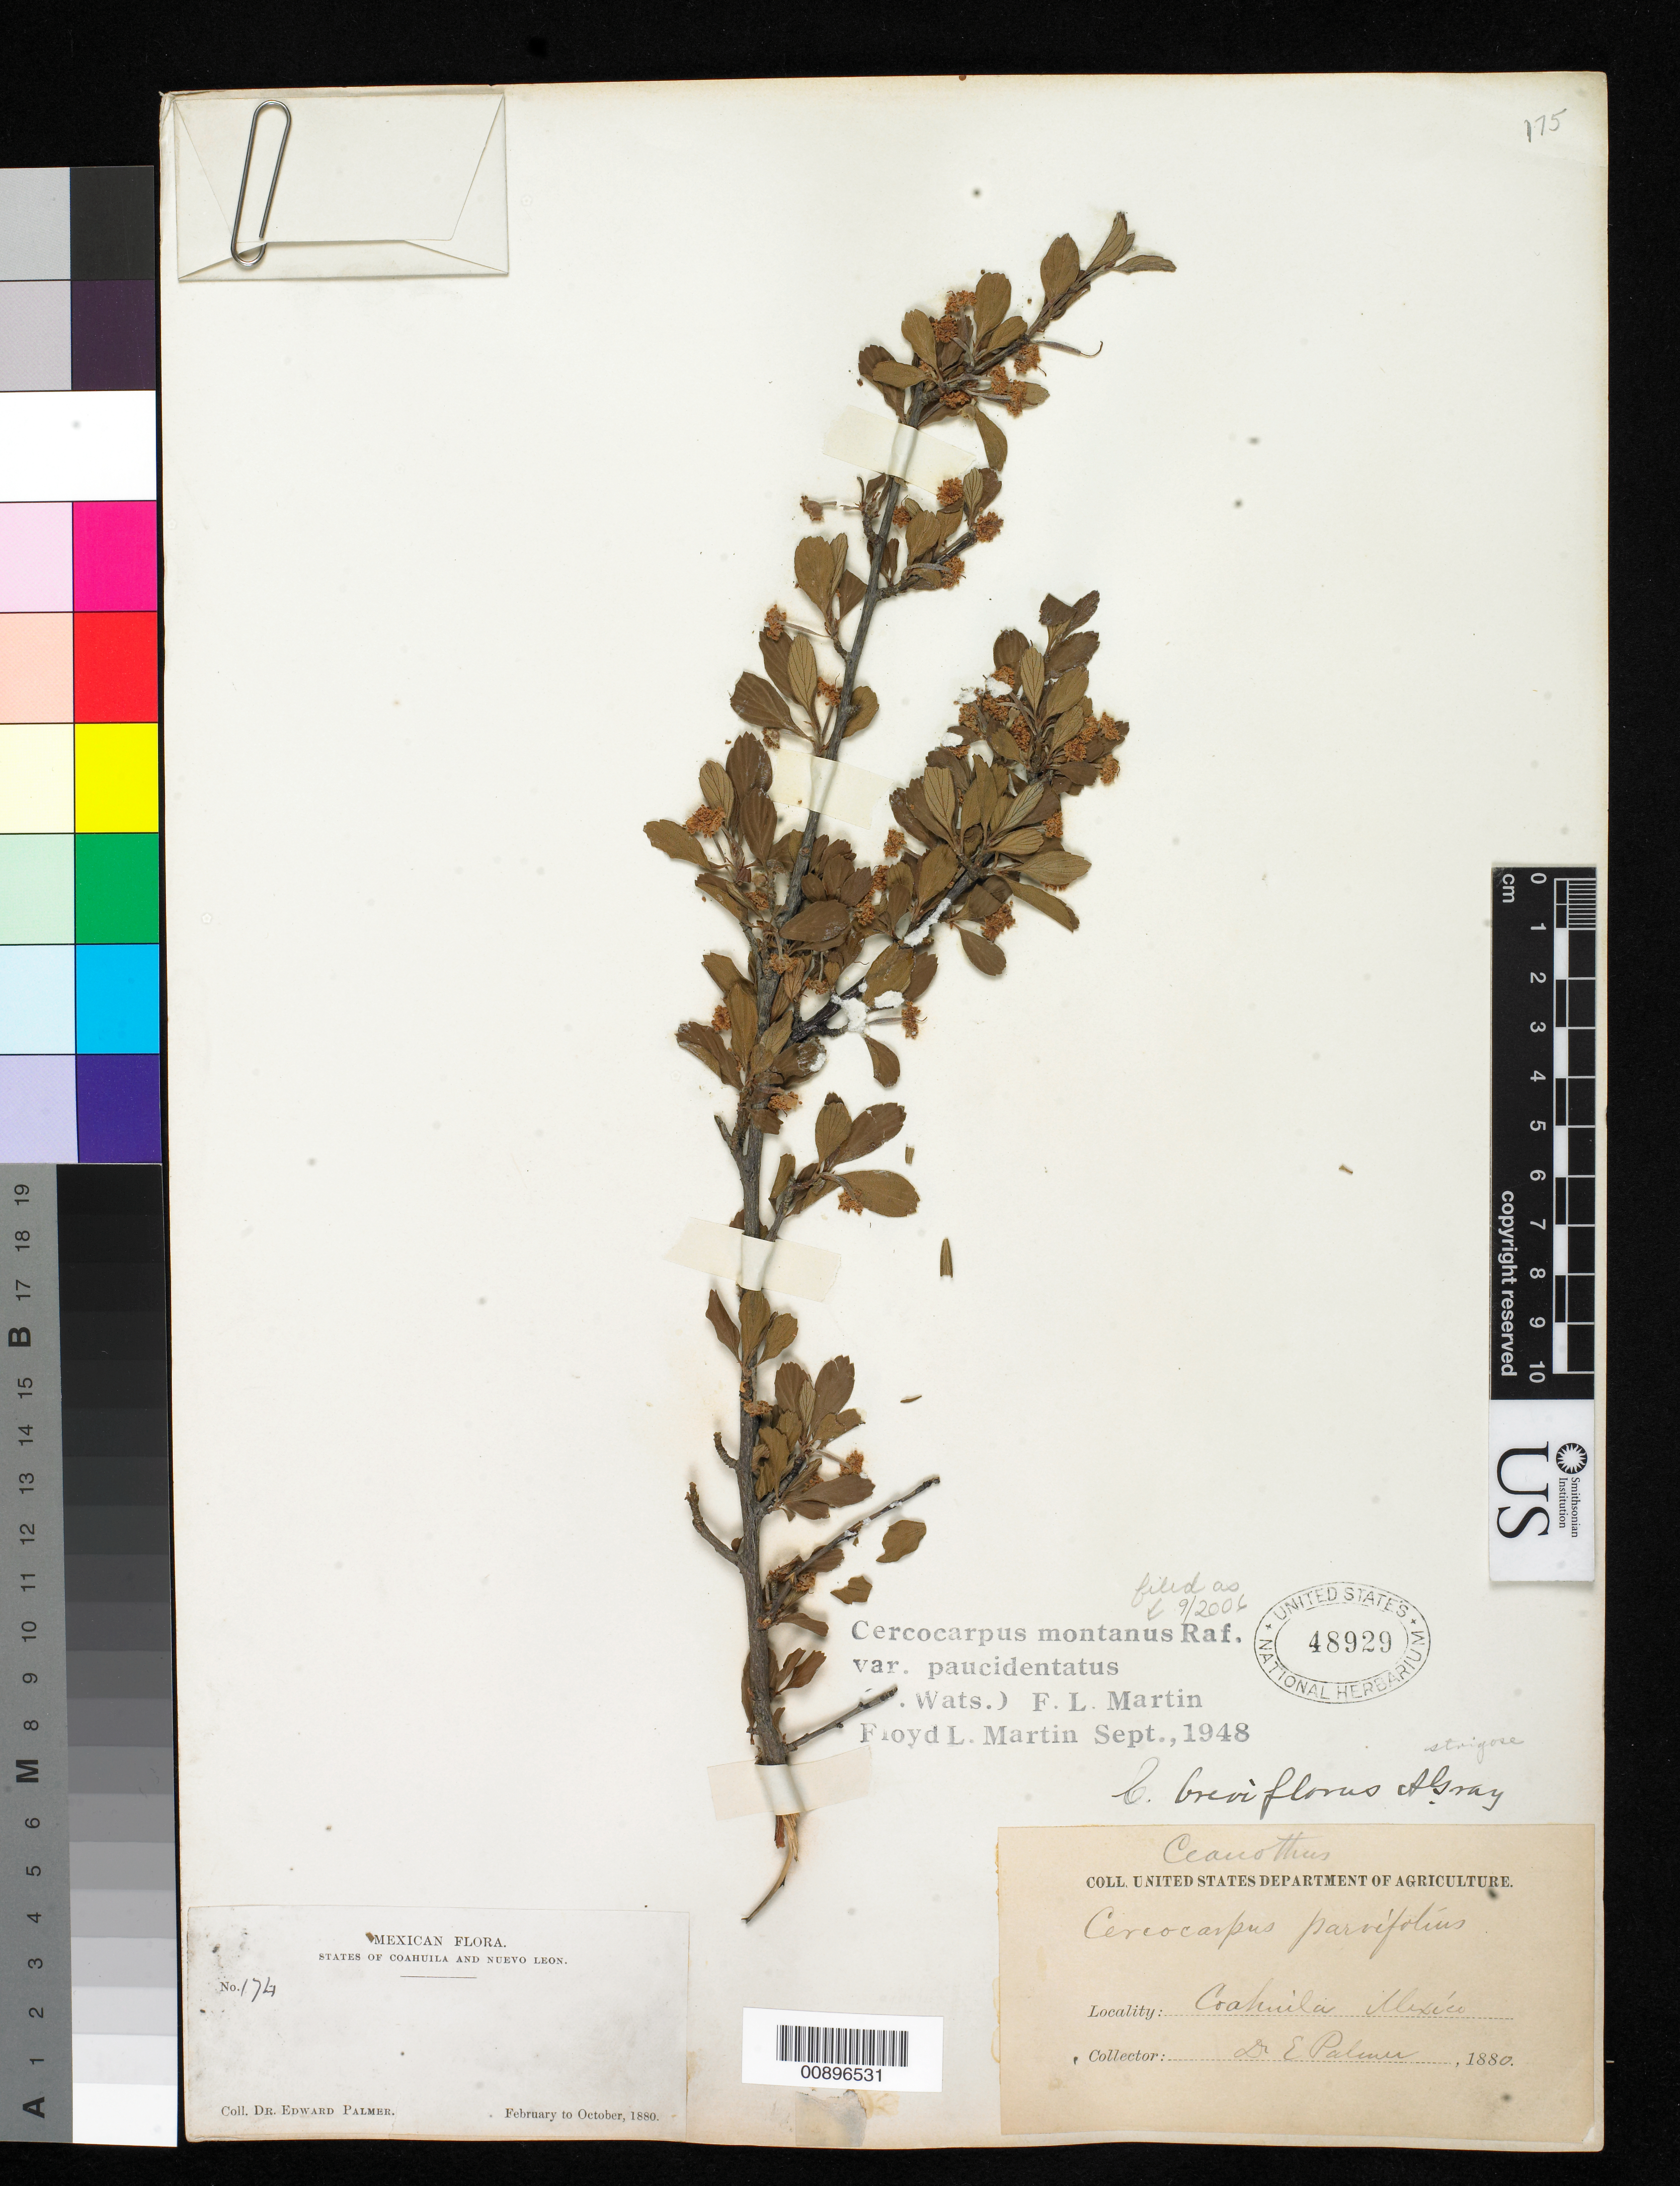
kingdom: Plantae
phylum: Tracheophyta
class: Magnoliopsida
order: Rosales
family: Rosaceae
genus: Cercocarpus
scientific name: Cercocarpus montanus var. paucidentatus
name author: (S. Watson) F.L. Martin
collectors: E. Palmer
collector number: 174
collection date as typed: Feb 1880 to -- Oct 1880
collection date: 1880-02/1880-10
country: Mexico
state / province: Coahuila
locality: Coahuila.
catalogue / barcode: US 48929